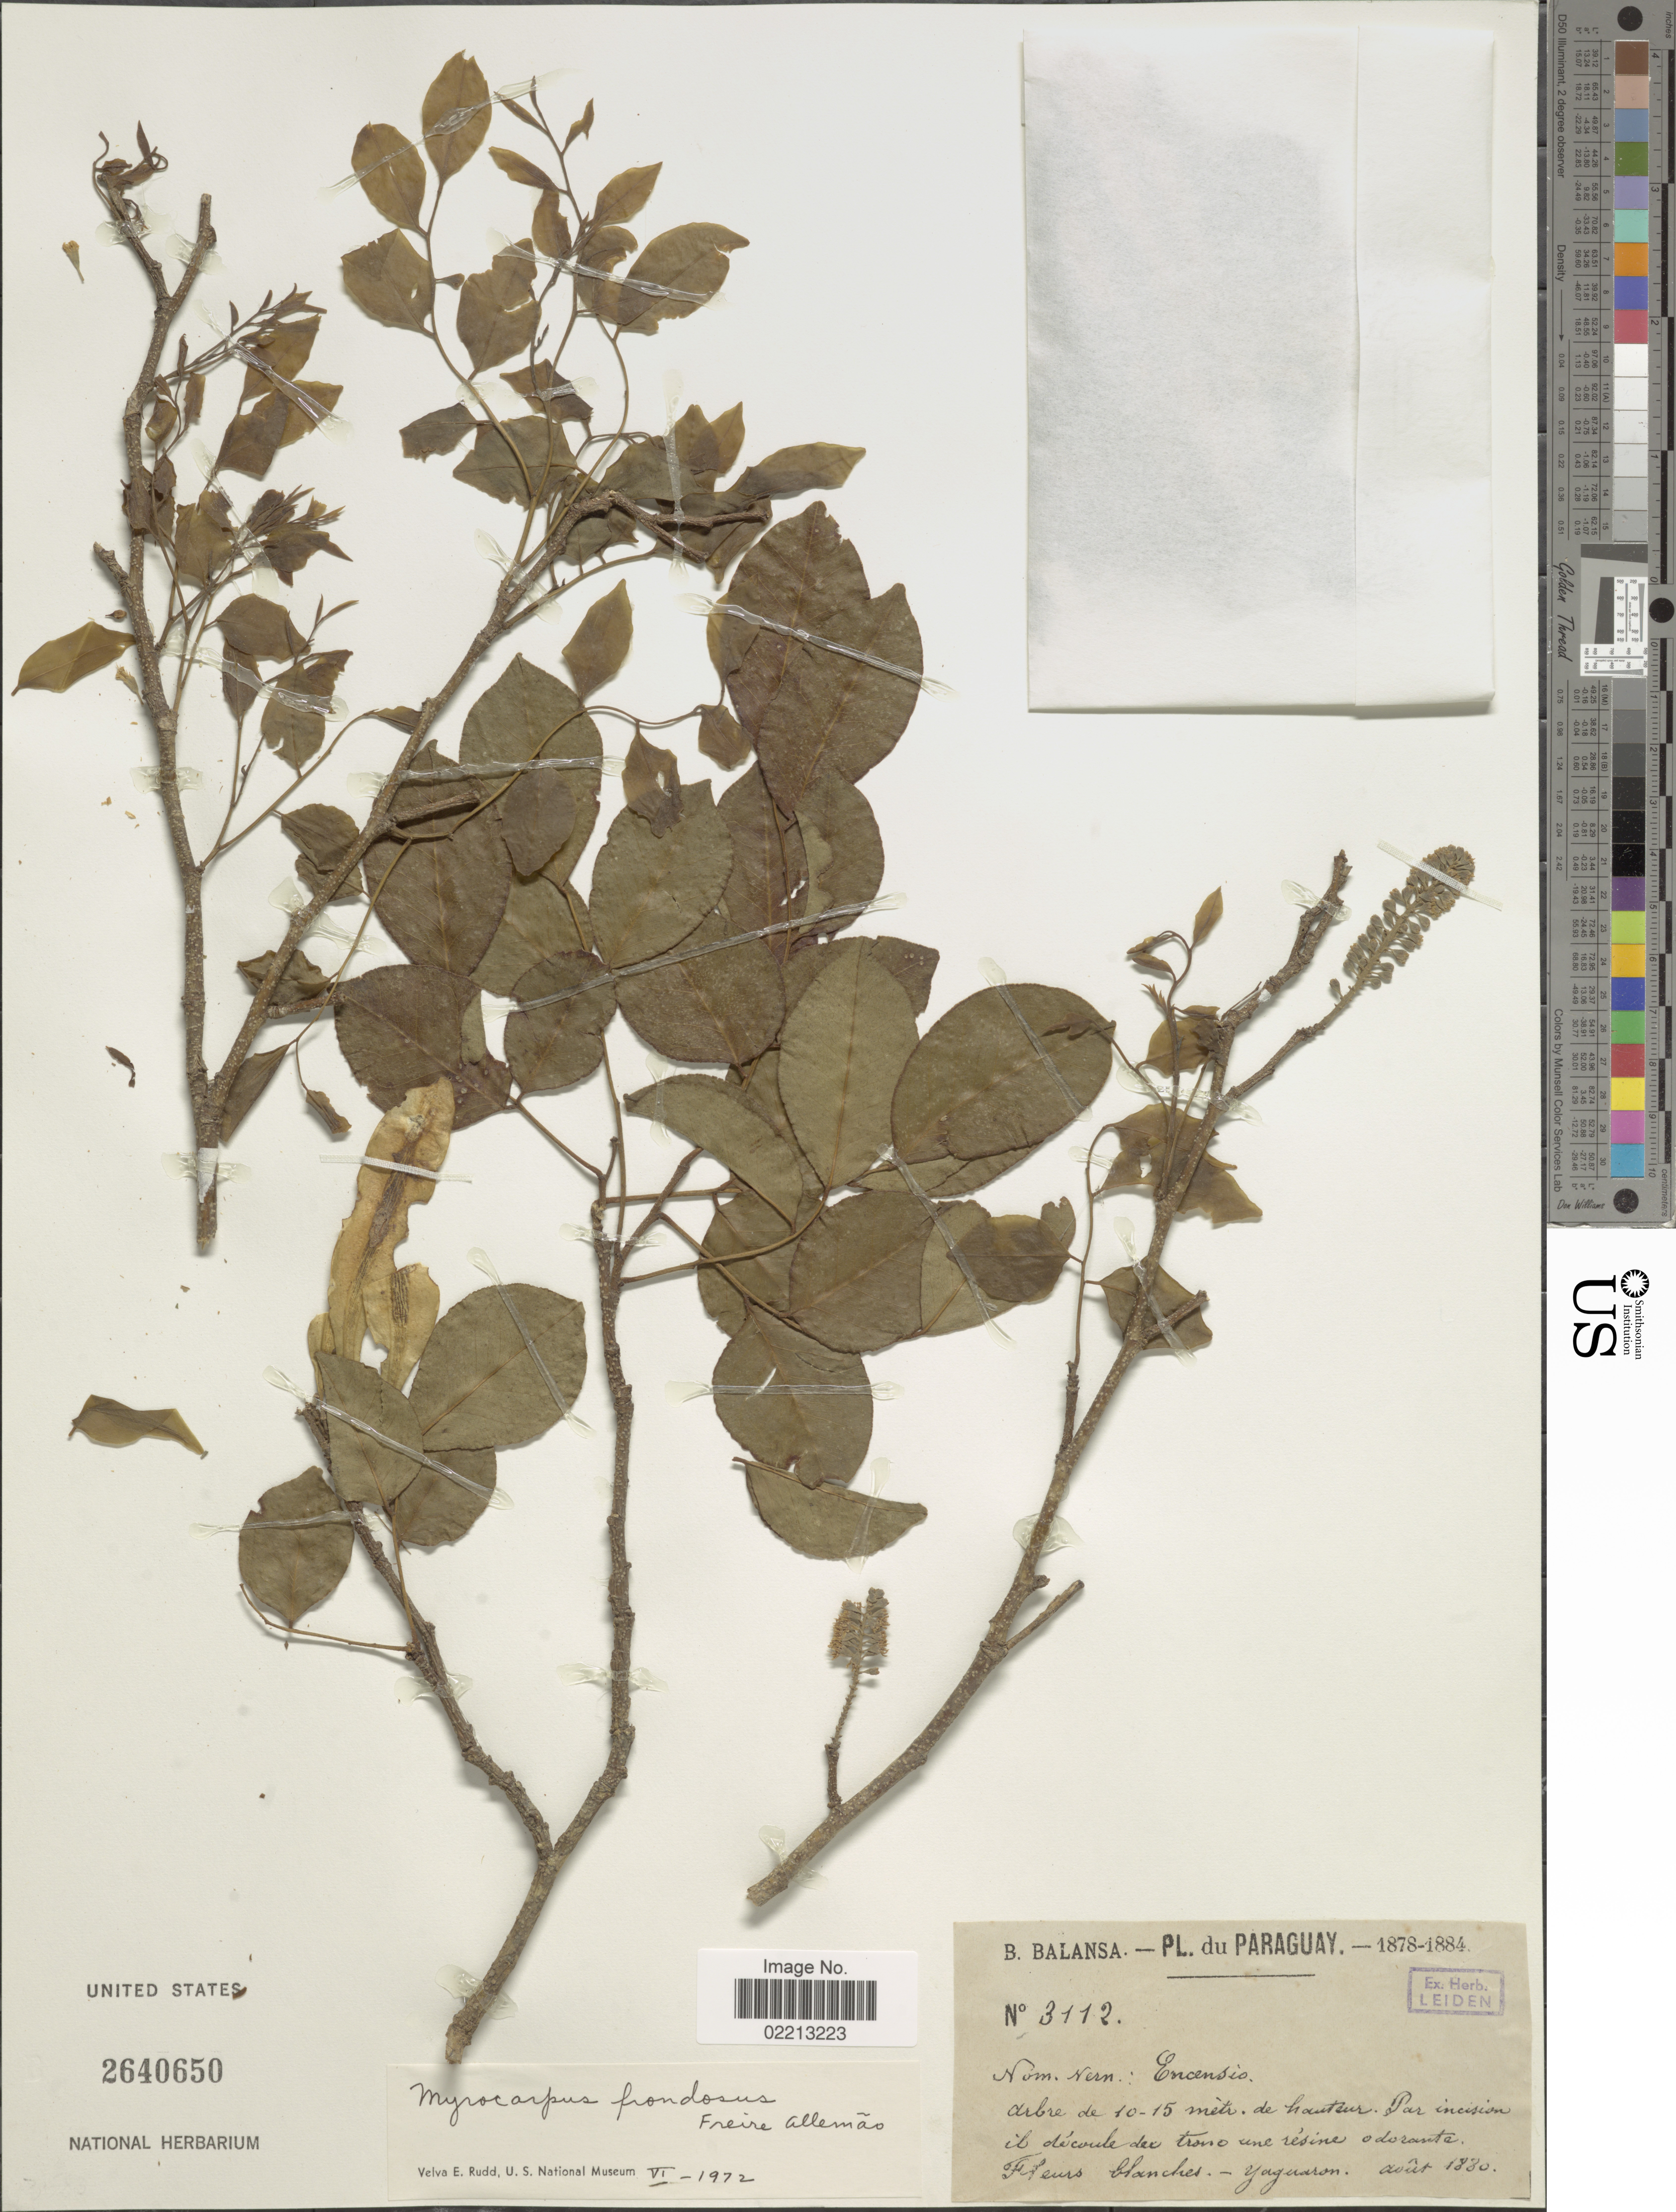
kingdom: Plantae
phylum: Tracheophyta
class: Magnoliopsida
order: Fabales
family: Fabaceae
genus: Myrocarpus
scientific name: Myrocarpus frondosus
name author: Allemão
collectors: B. Balansa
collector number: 3112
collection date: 1880-08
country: Paraguay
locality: Yaguaron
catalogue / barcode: US 2640650